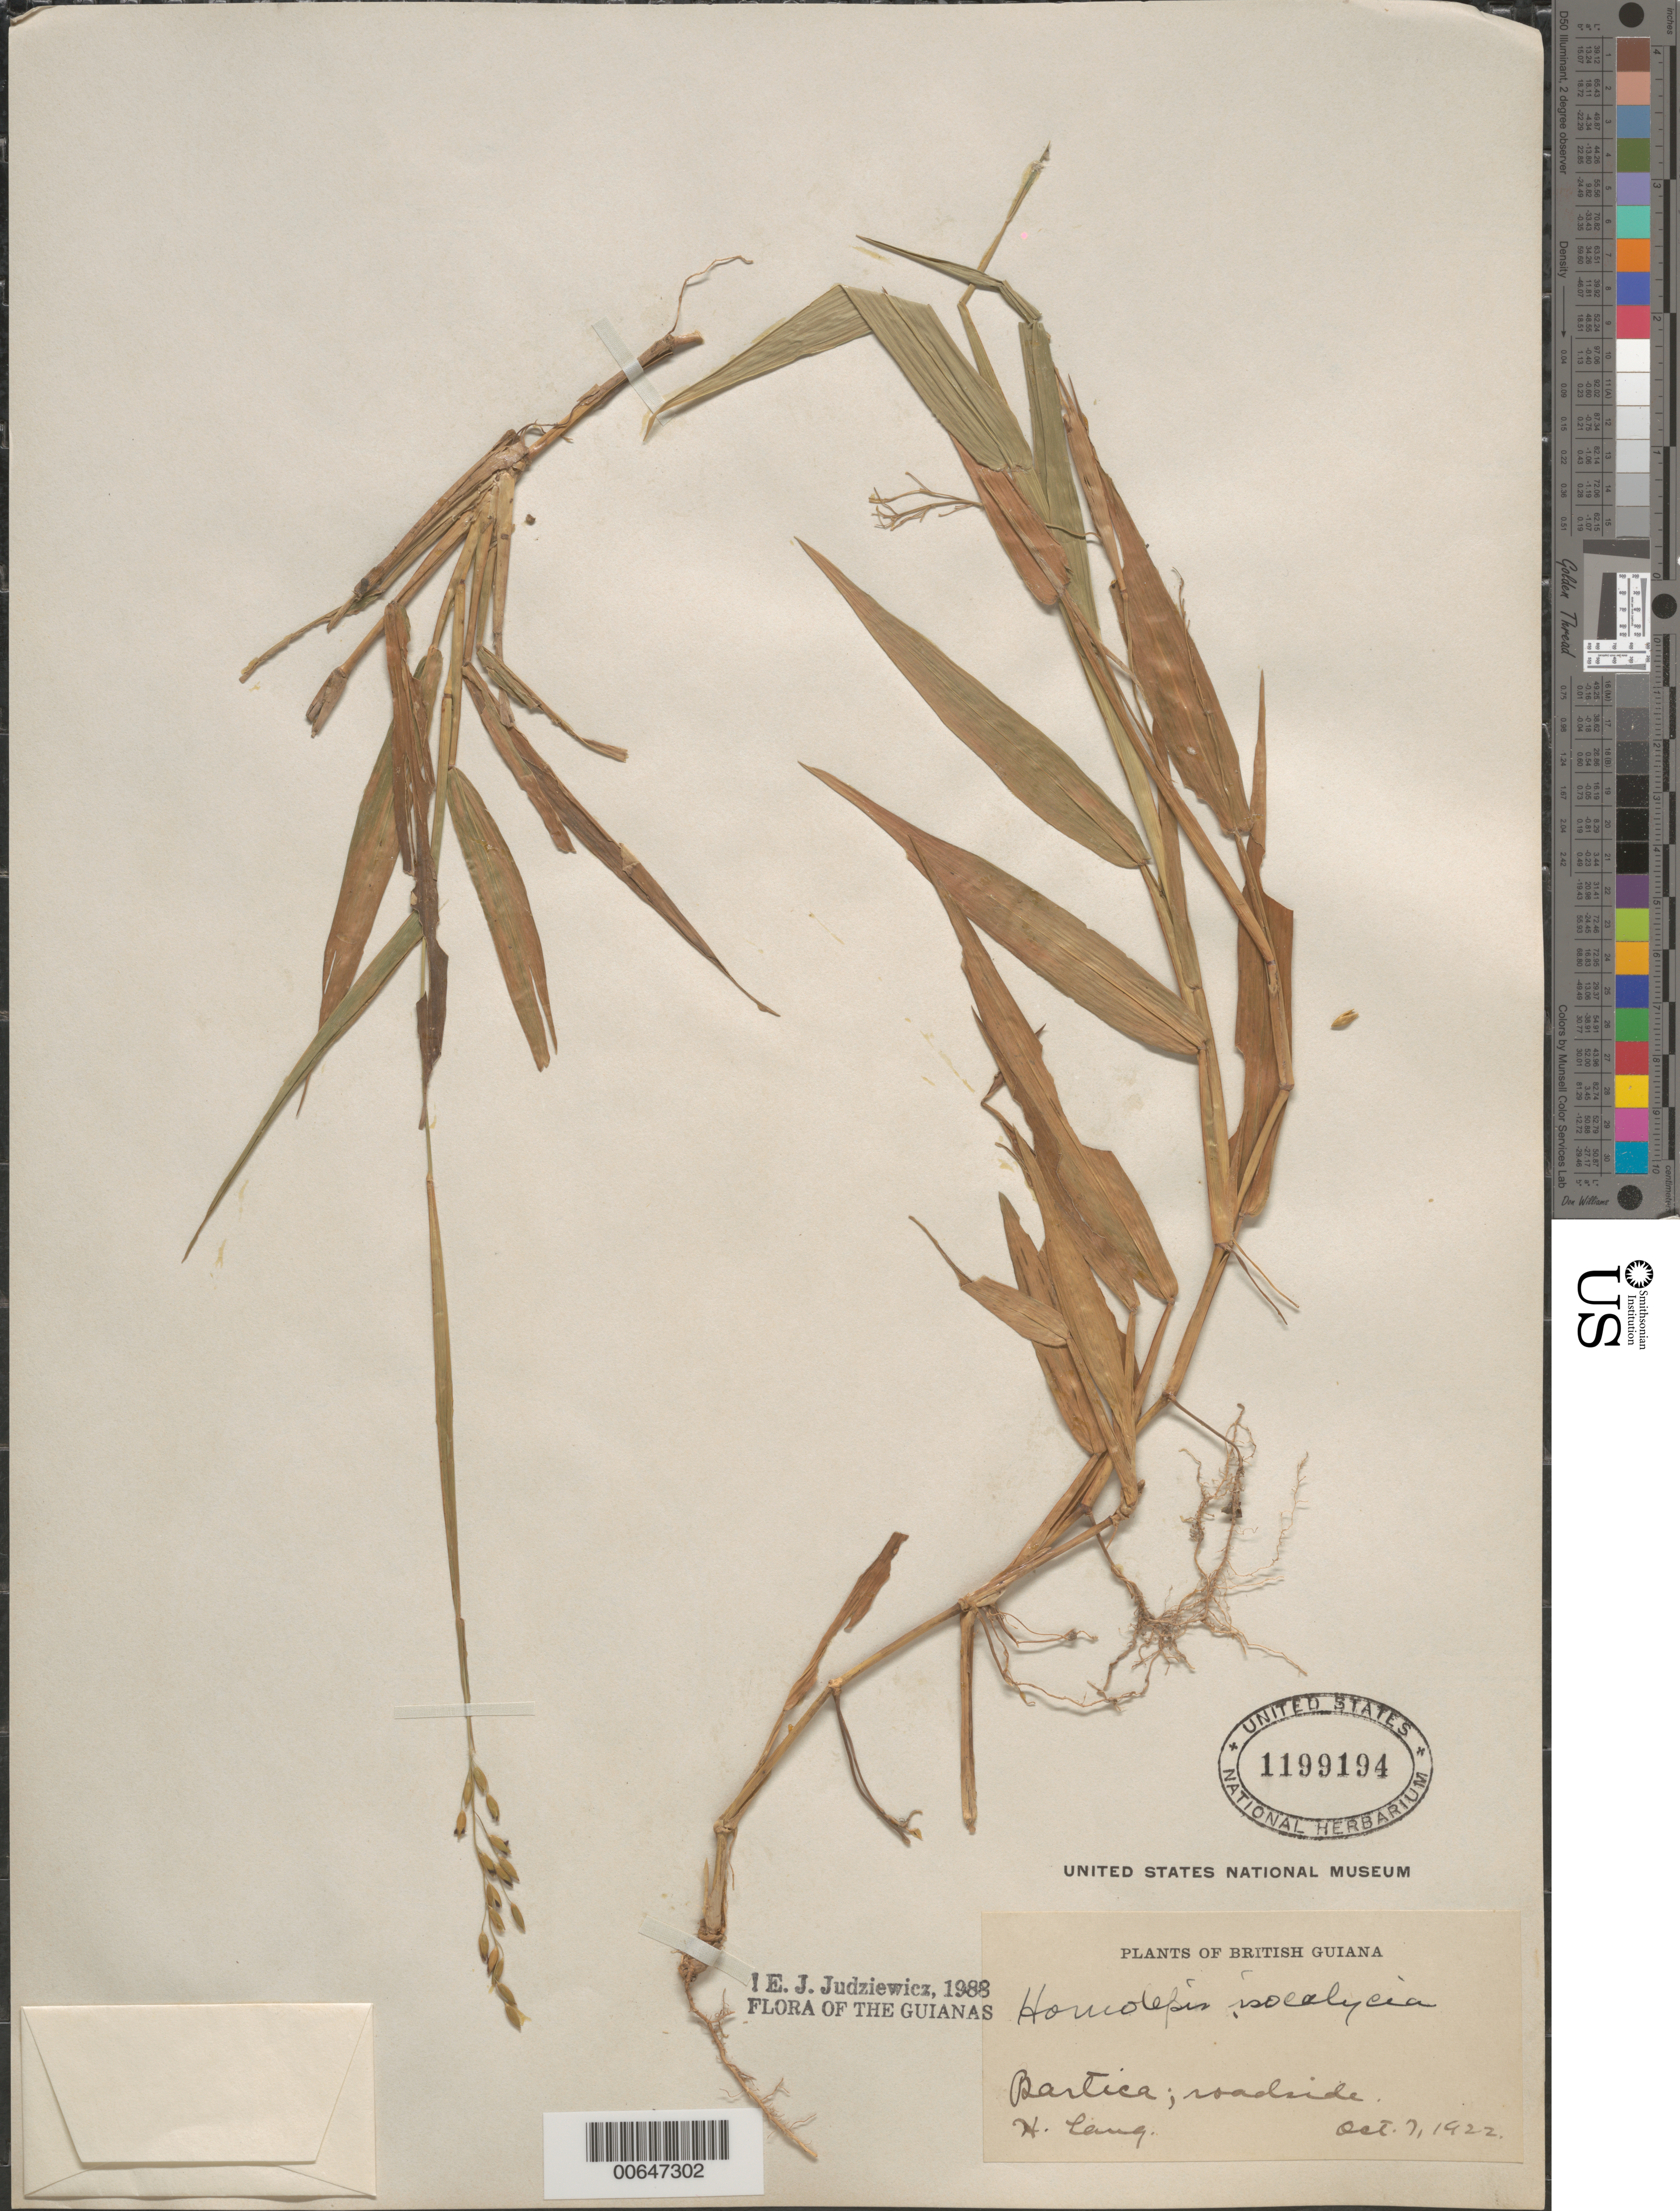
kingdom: Plantae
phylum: Tracheophyta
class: Liliopsida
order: Poales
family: Poaceae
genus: Homolepis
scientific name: Homolepis isocalycia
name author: (G. Mey.) Chase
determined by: Judziewicz, E. J.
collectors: H. Lang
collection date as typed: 7-Oct-52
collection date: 1952-10-07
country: Guyana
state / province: Cuyuni-Mazaruni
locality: Bartica, Essequibo R.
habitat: Roadside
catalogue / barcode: US 1199194